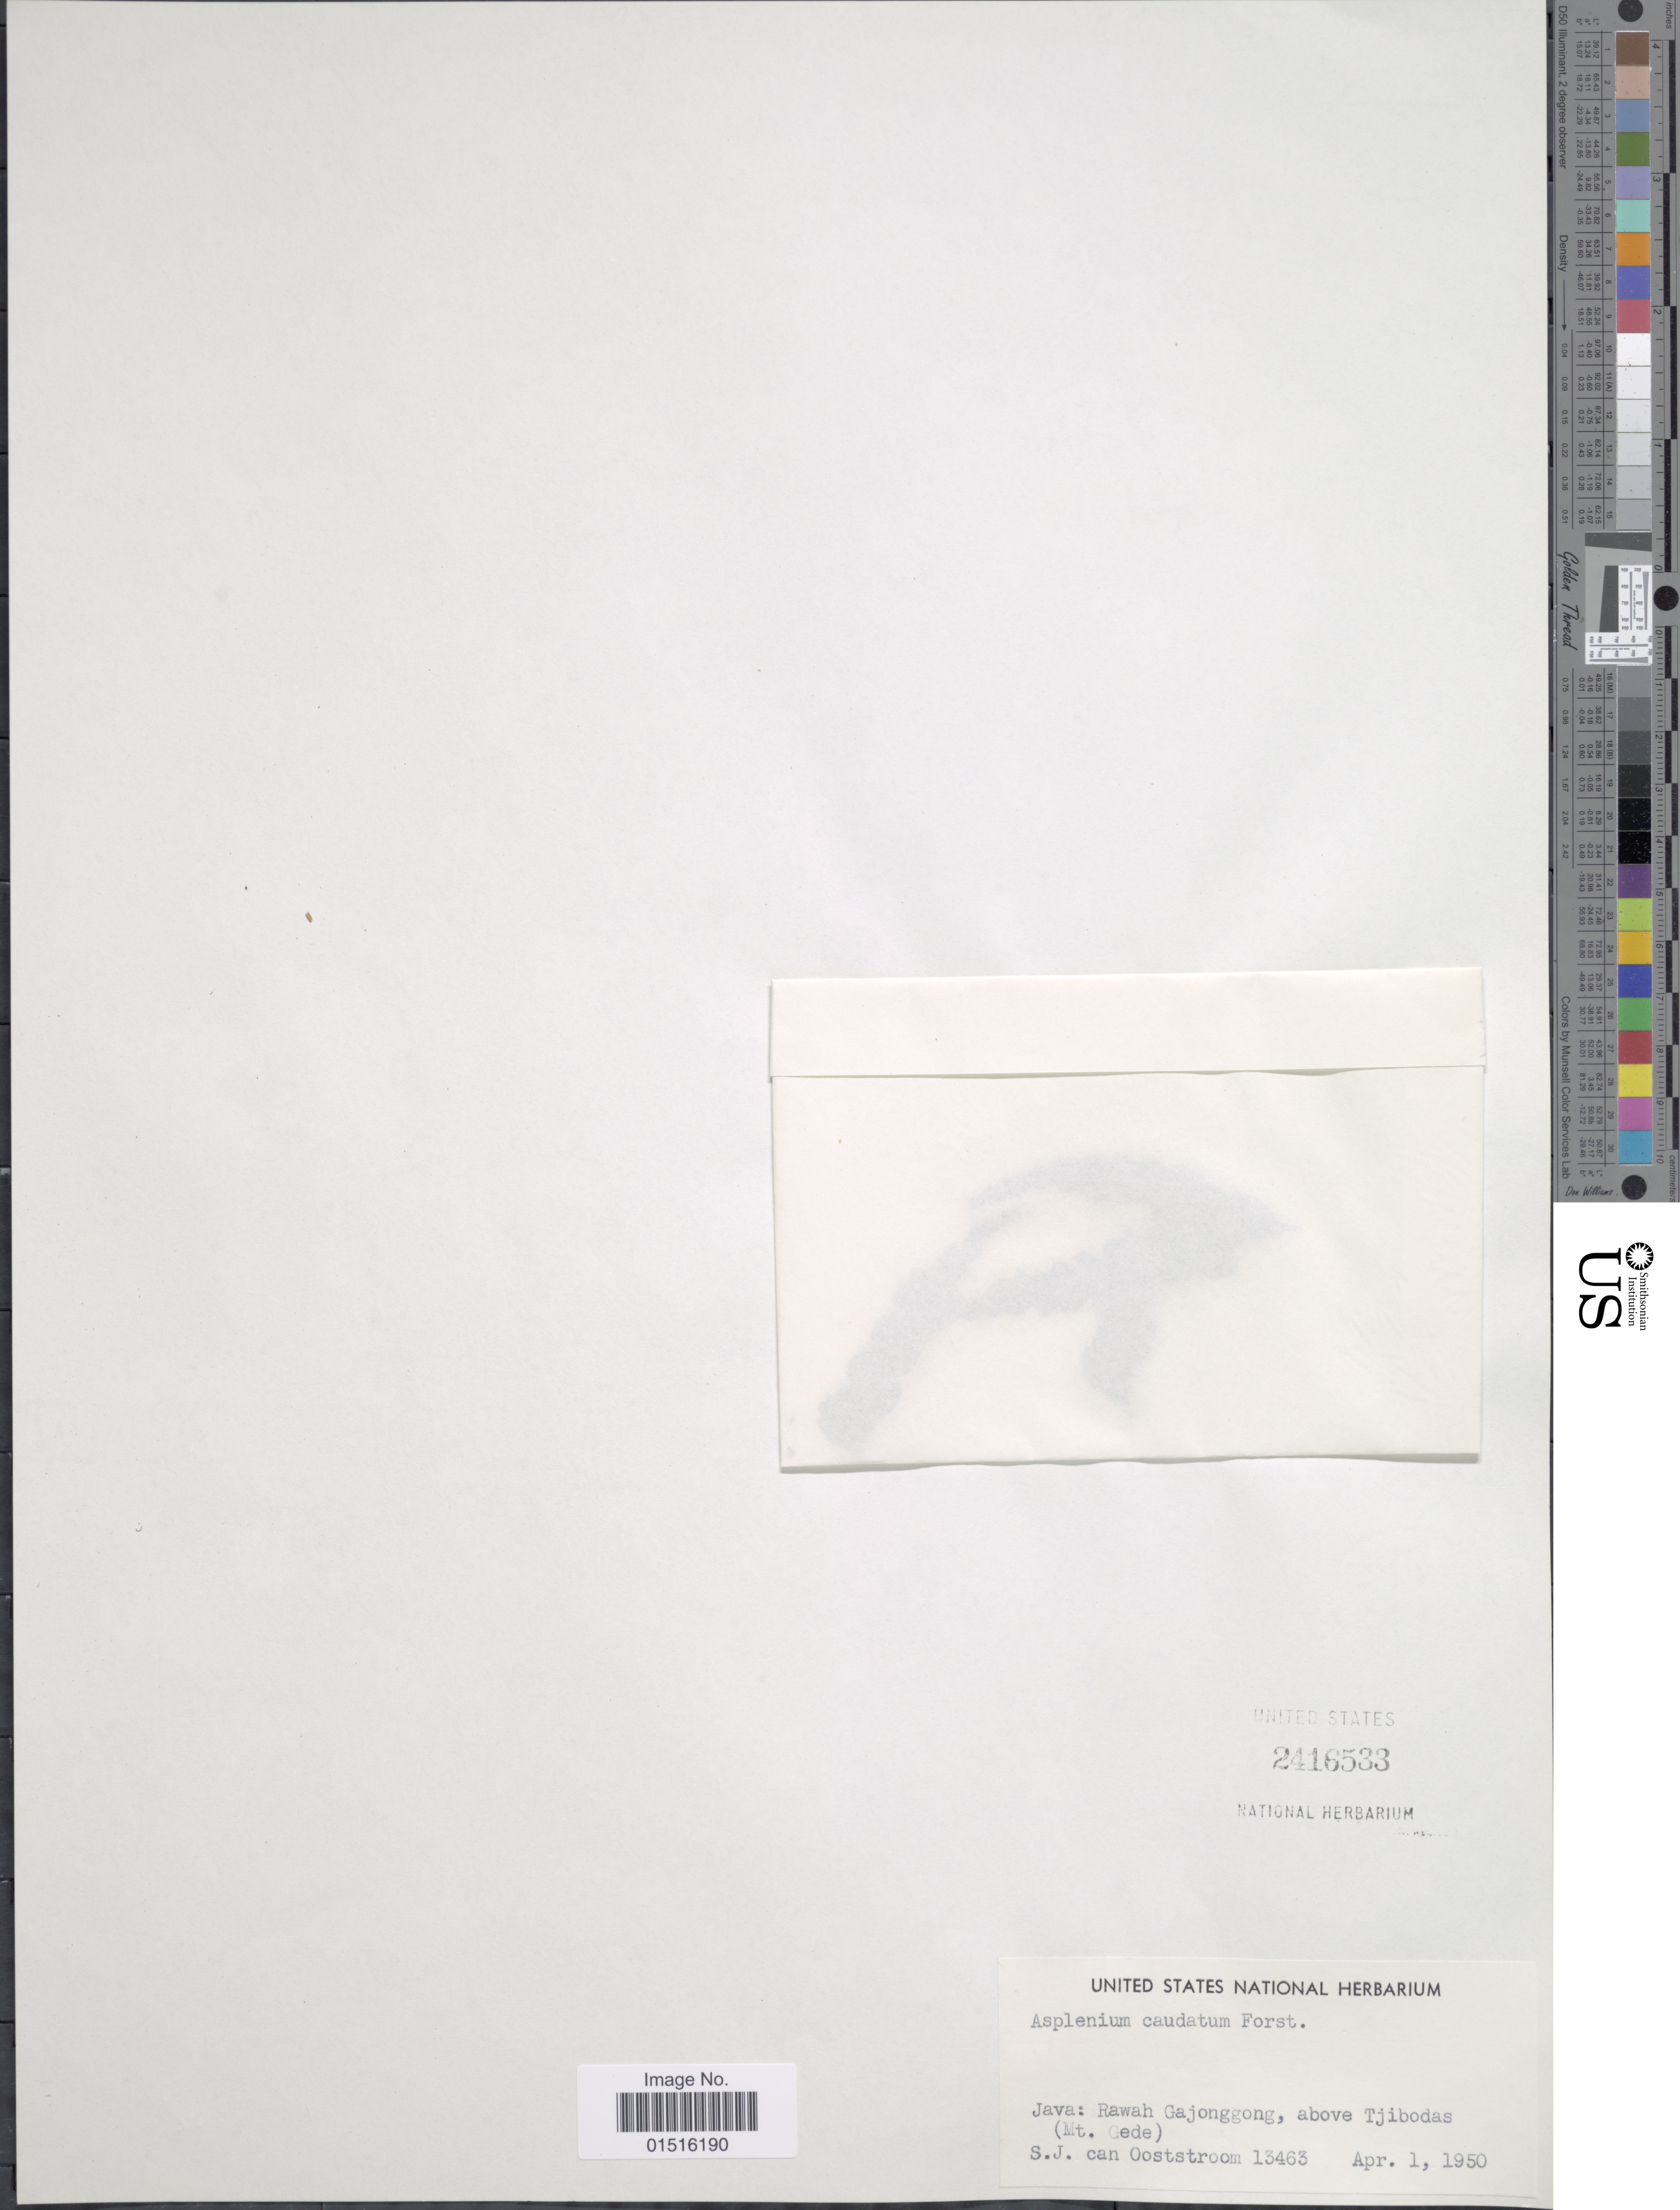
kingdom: Plantae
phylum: Tracheophyta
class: Polypodiopsida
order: Polypodiales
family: Aspleniaceae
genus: Asplenium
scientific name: Asplenium truncatum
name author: Blume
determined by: Salgado, A. E.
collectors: S. J. van Ooststroom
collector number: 13463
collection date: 1950-04-01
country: Indonesia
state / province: Java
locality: Rawah Gajonggong, above Tjibodas (Mt. Gede)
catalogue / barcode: US 2416533